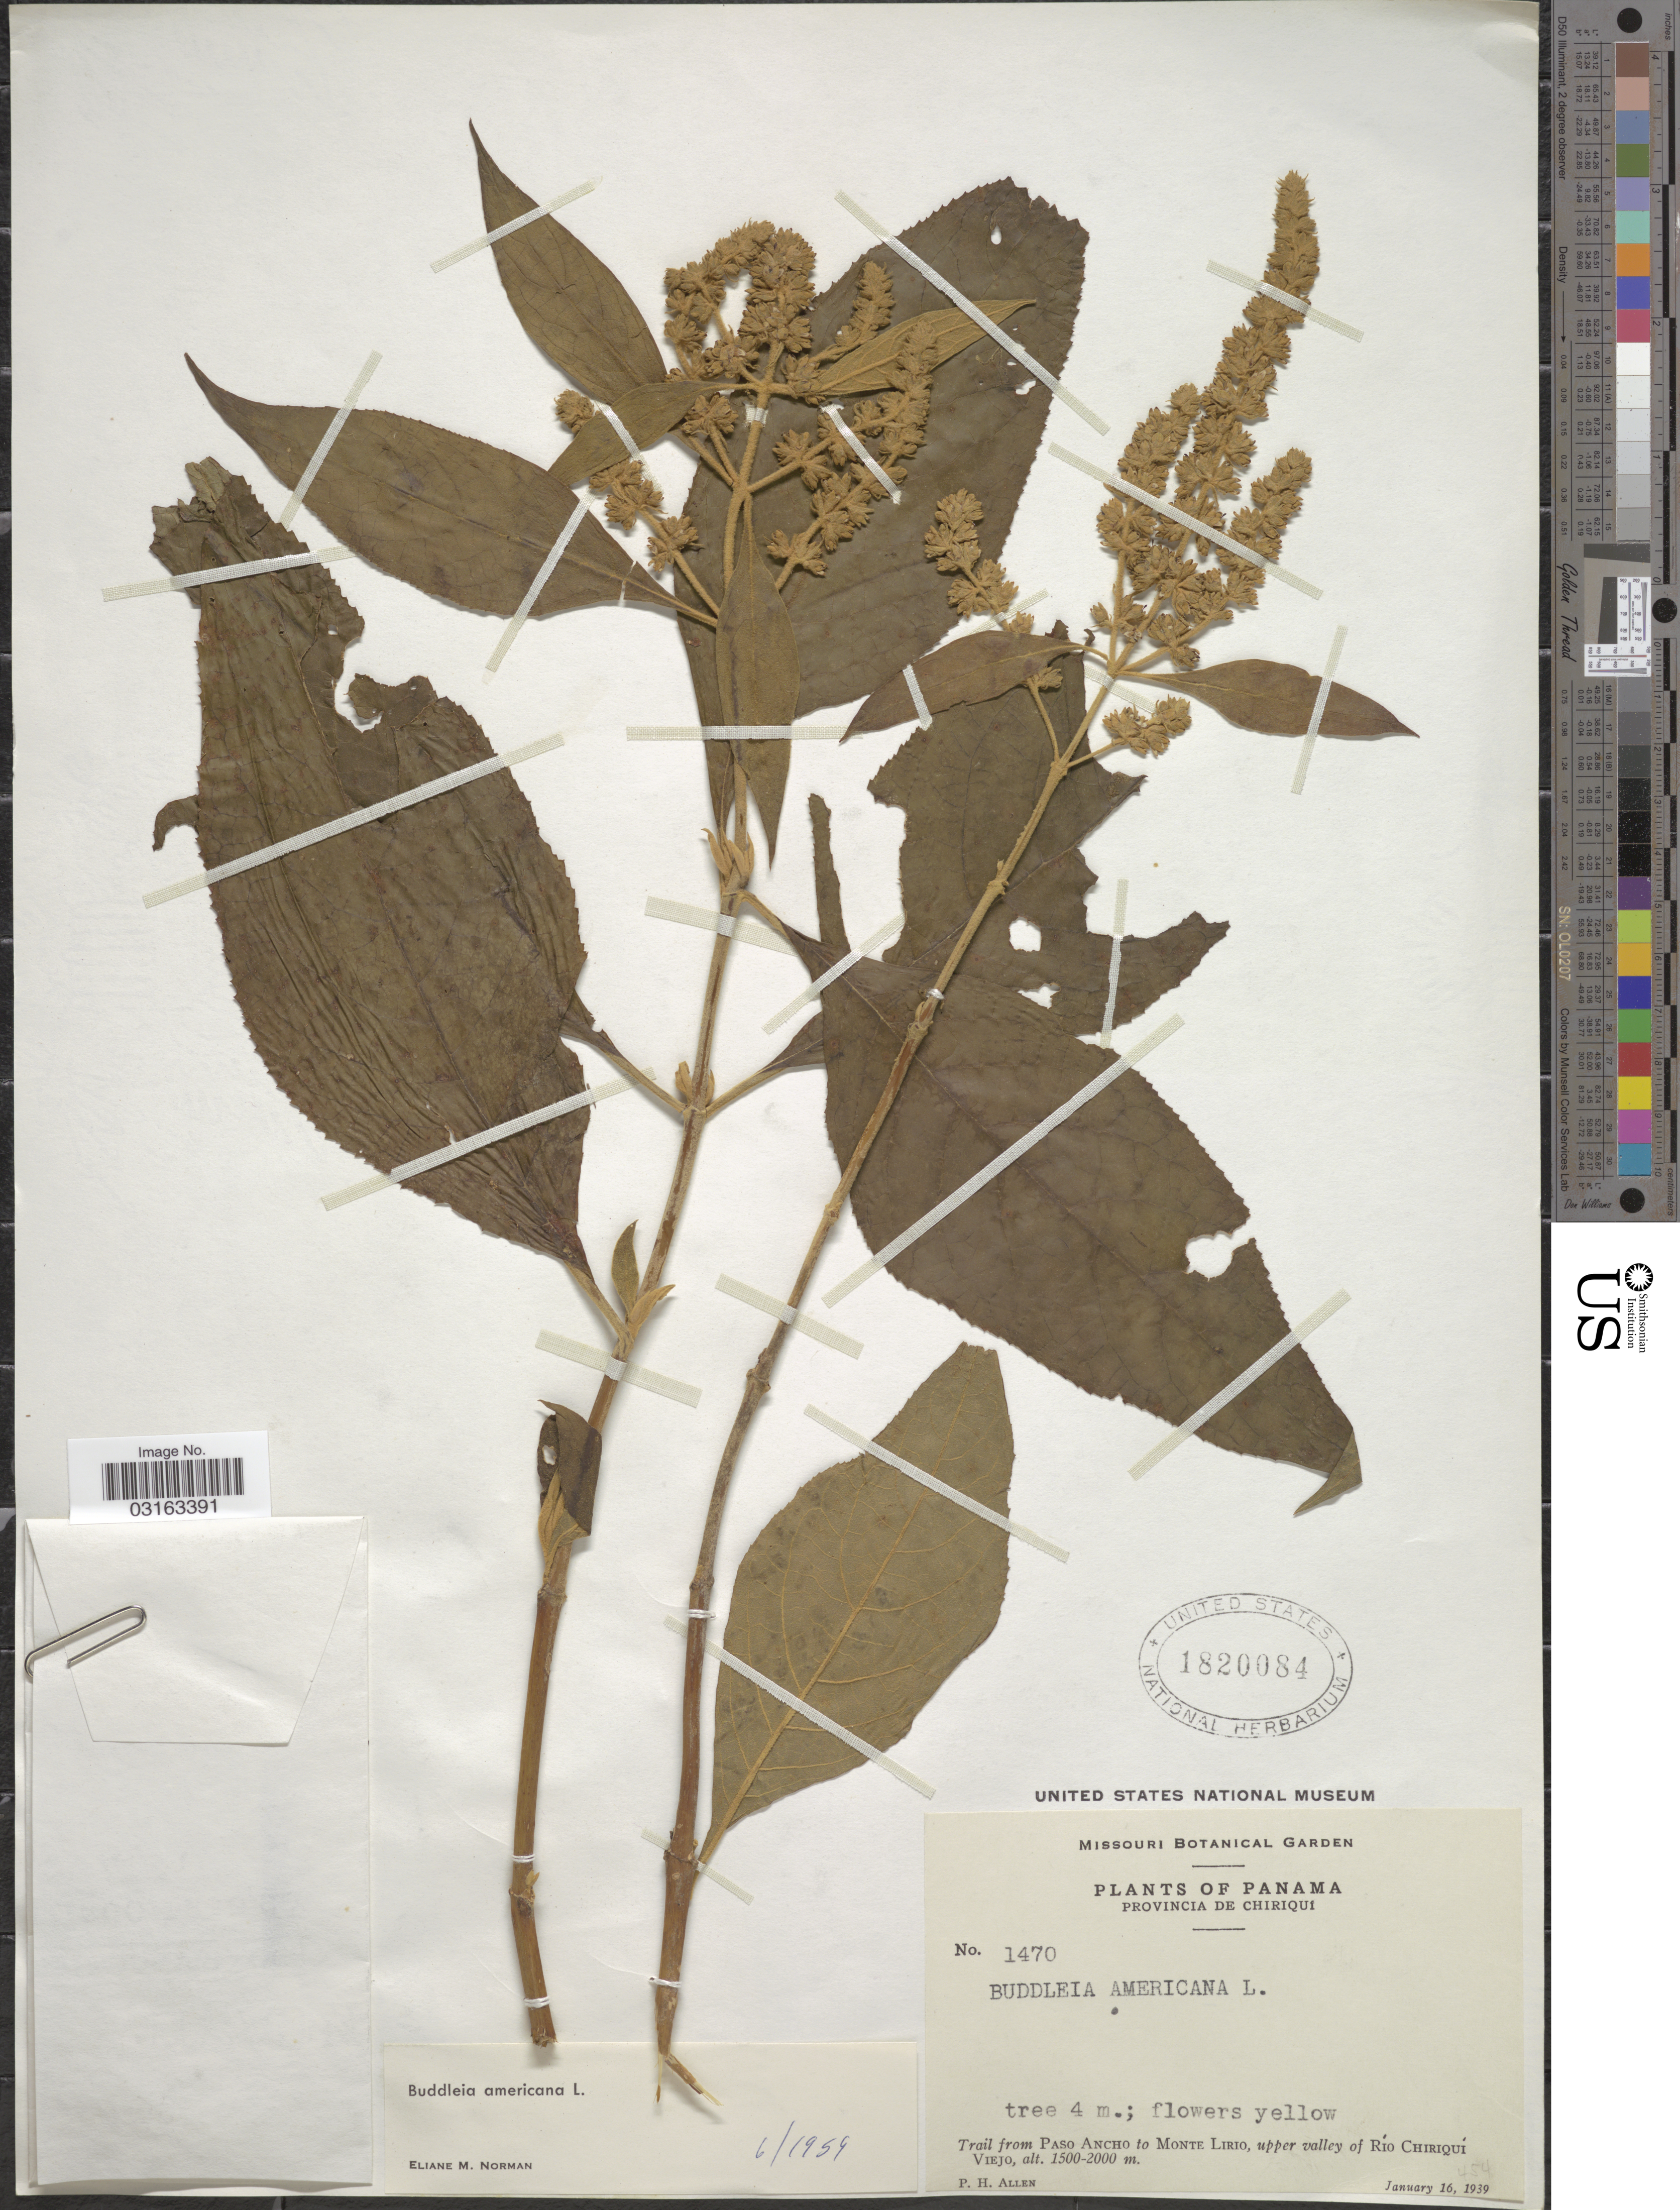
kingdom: Plantae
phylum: Tracheophyta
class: Magnoliopsida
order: Lamiales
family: Scrophulariaceae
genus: Buddleja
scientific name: Buddleja americana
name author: L.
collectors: P. H. Allen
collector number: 1470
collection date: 1939-01-16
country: Panama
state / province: Chiriqui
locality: Trail from Paso Ancho to Monte Lirio, upper valley of Río Chiriquí Viejo.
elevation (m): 1500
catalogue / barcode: US 1820084